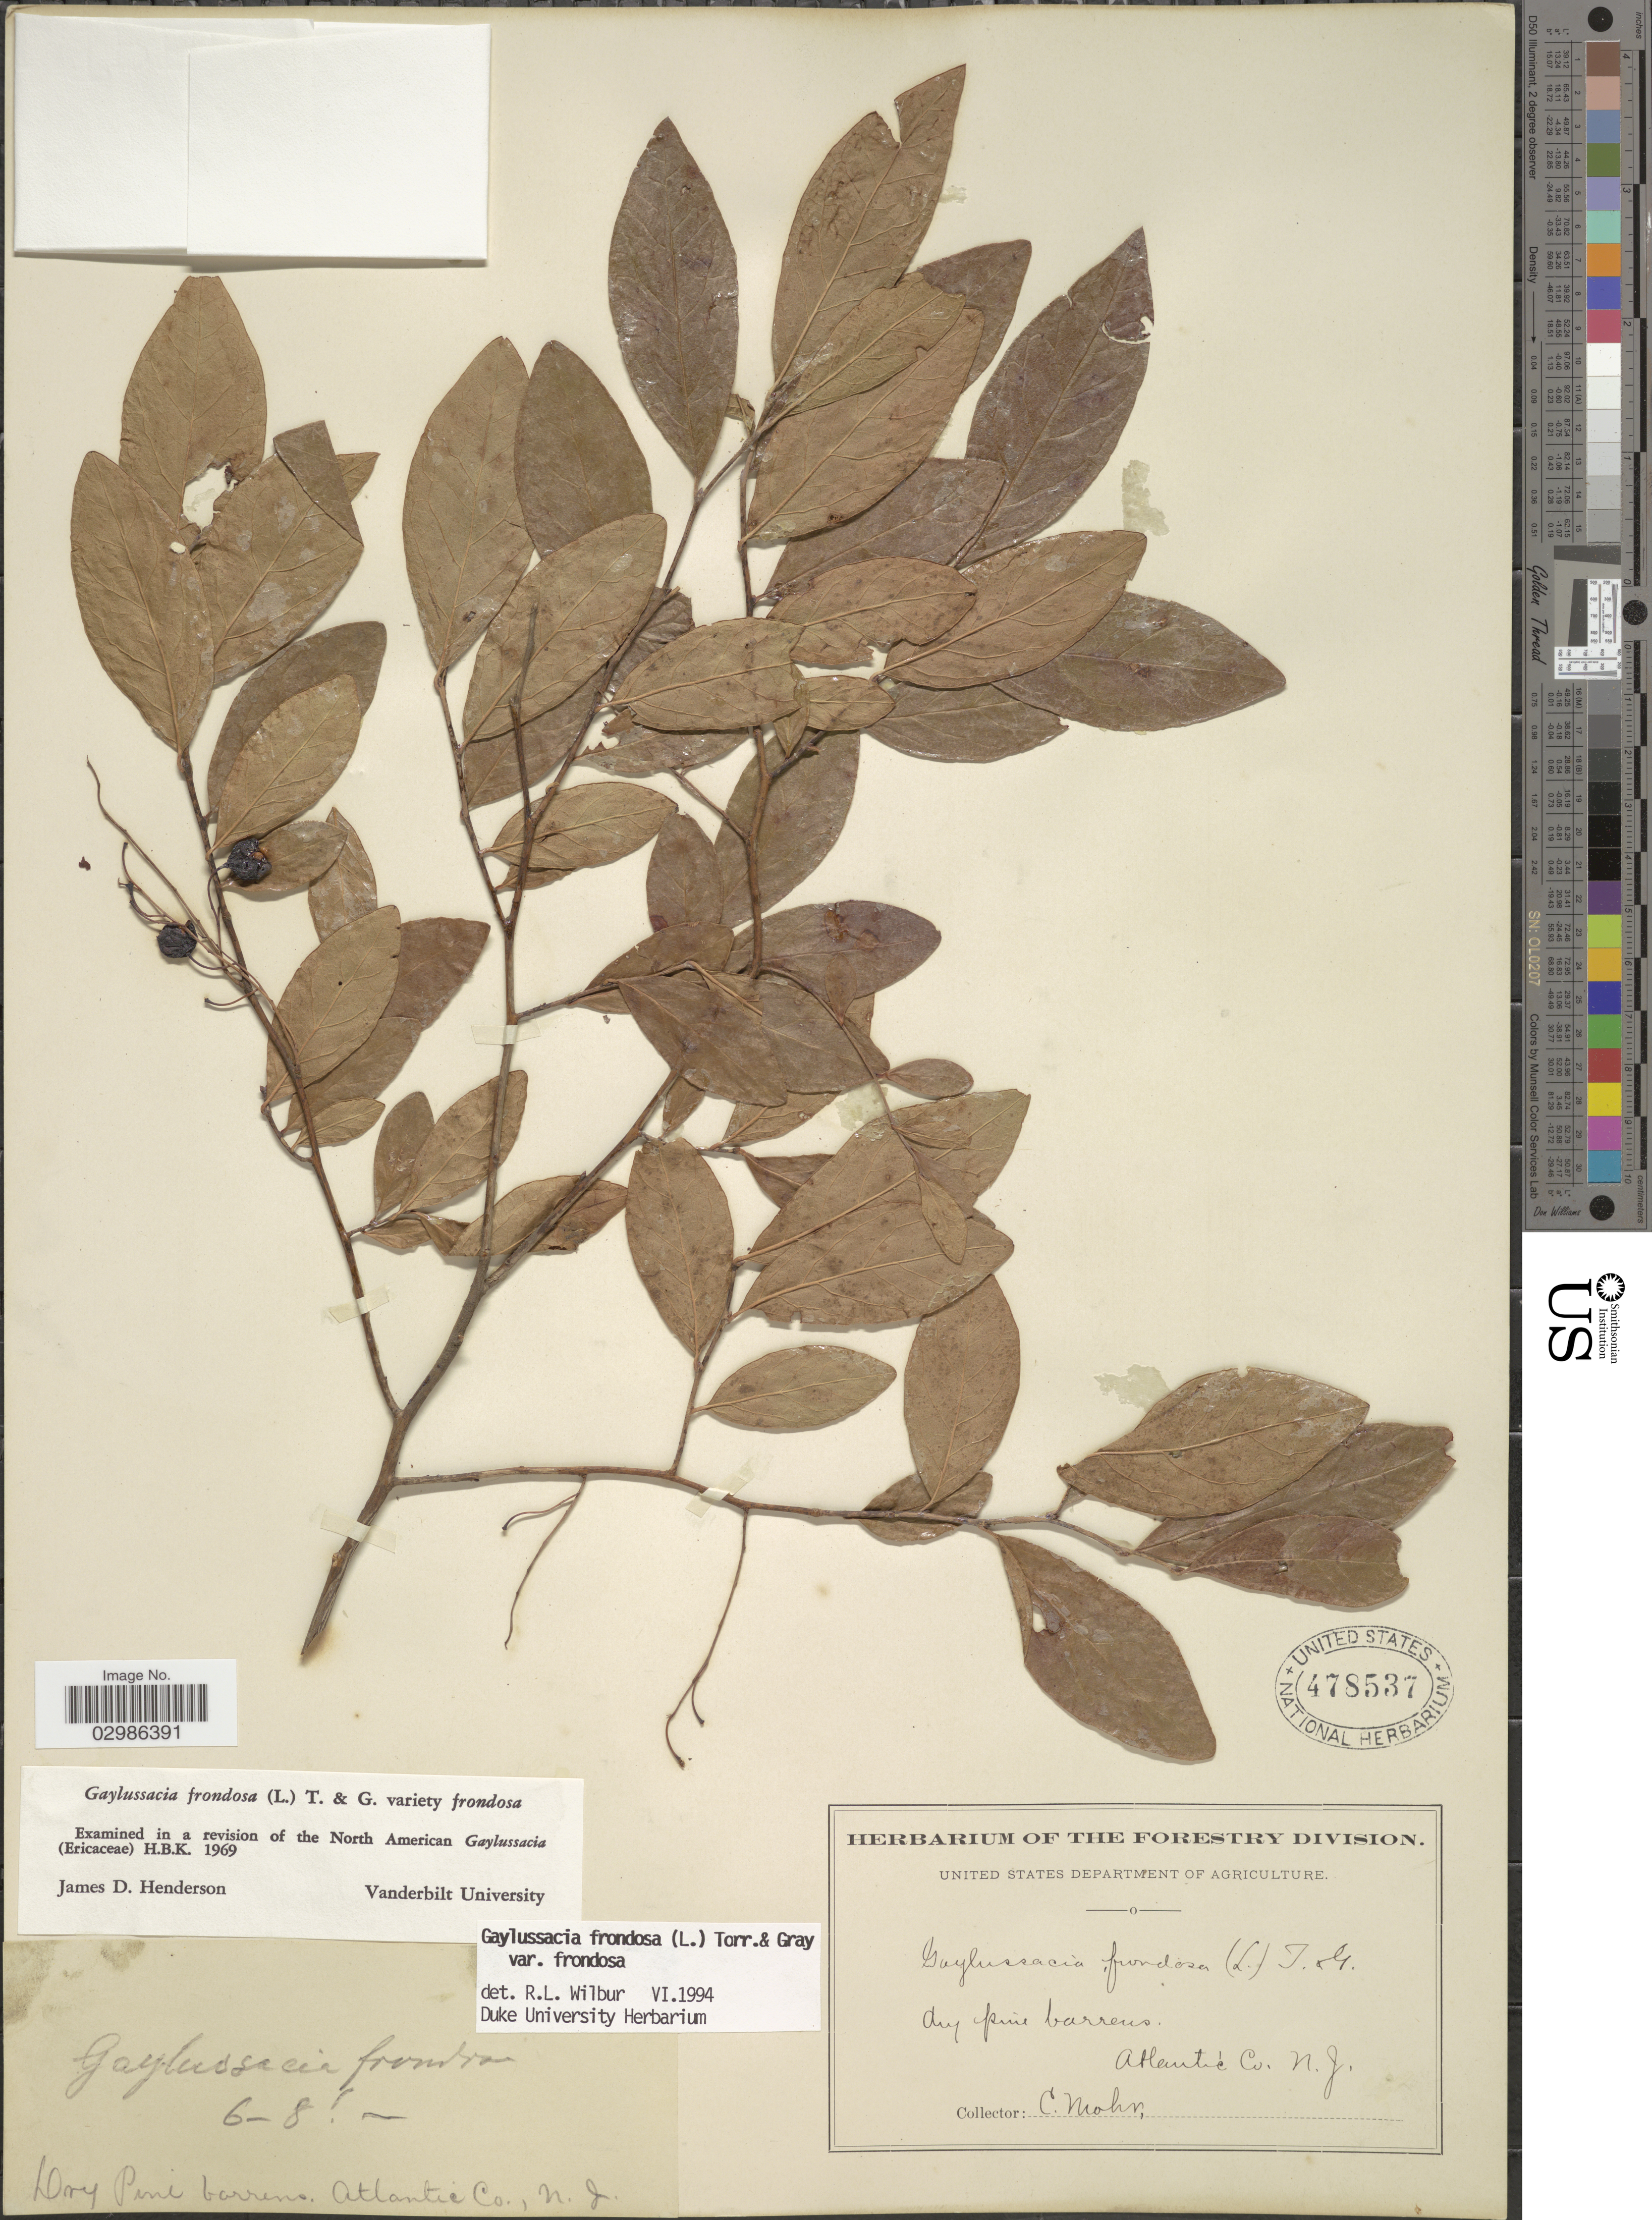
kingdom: Plantae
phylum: Tracheophyta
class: Magnoliopsida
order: Ericales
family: Ericaceae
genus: Gaylussacia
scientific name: Gaylussacia frondosa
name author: (L.) Torr. & A. Gray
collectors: C. T. Mohr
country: United States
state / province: New Jersey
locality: Atlantic Co.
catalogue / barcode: US 478537